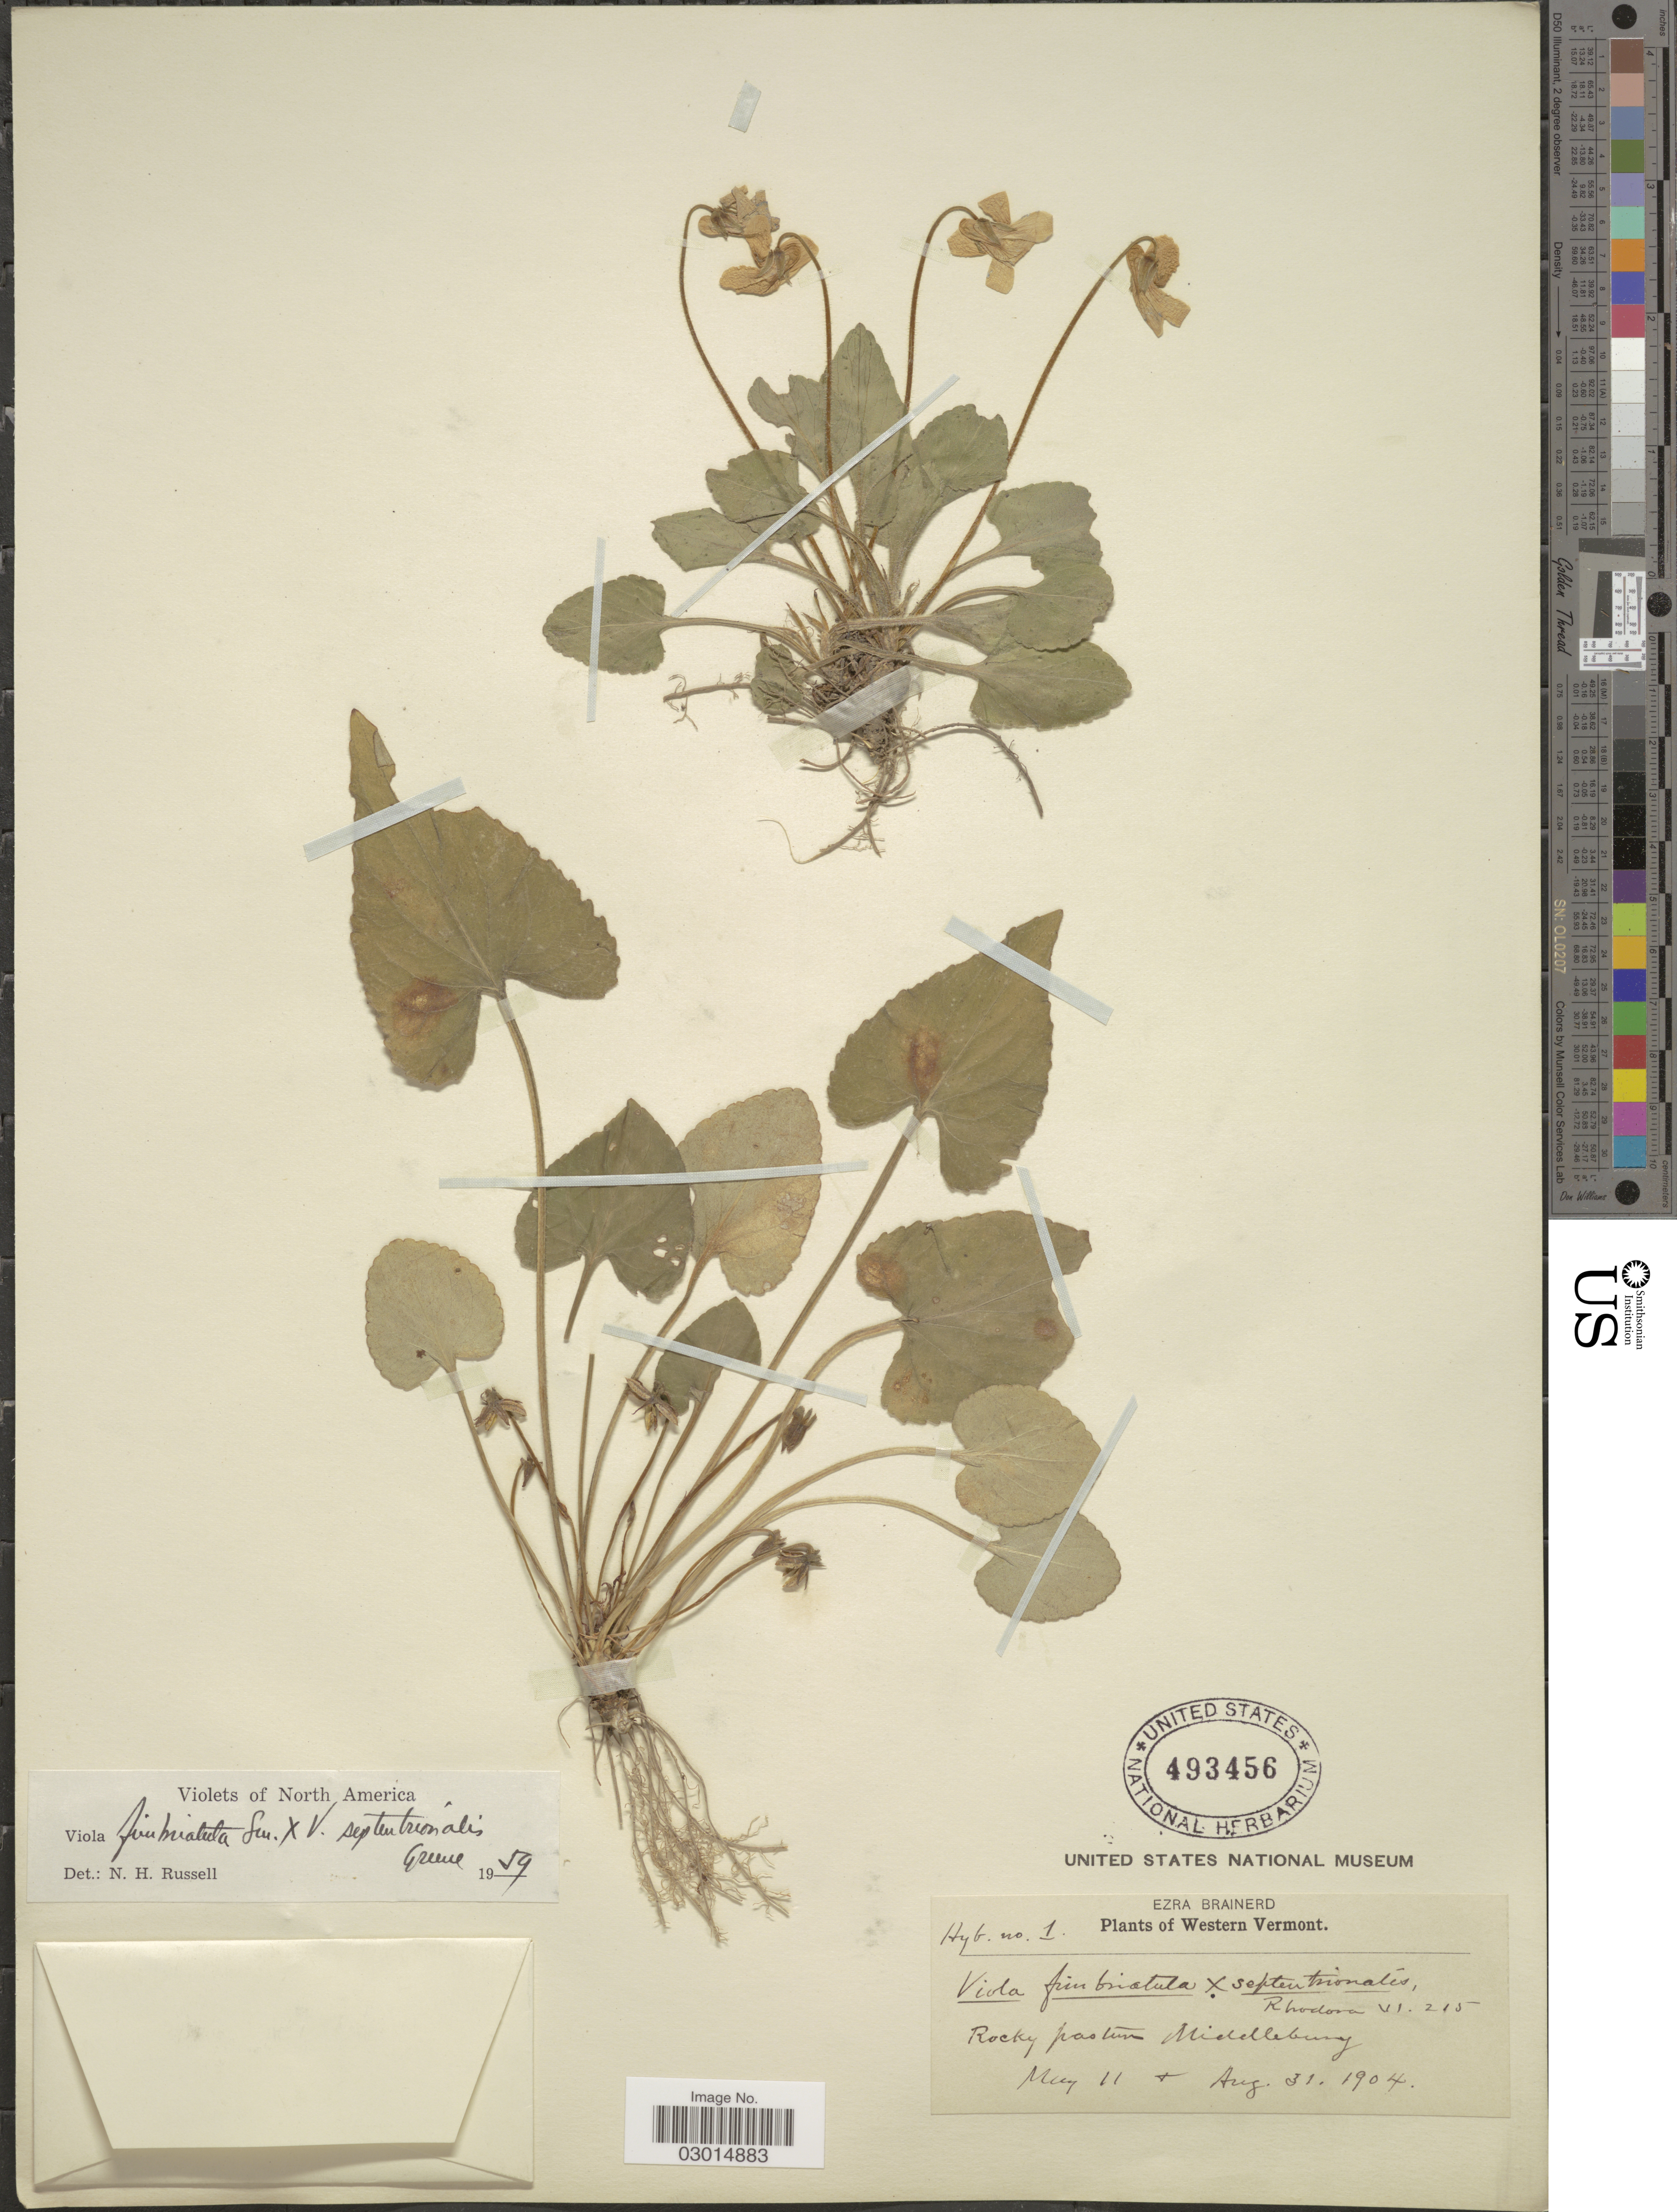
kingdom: Plantae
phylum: Tracheophyta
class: Magnoliopsida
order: Malpighiales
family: Violaceae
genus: Viola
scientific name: Viola fimbriatula x V. septentrionalis Greene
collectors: E. Brainerd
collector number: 1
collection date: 1904-05-11/1904-08-31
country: United States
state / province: Vermont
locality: Western Vermont. Rocky pasture Middleburg.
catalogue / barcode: US 493456